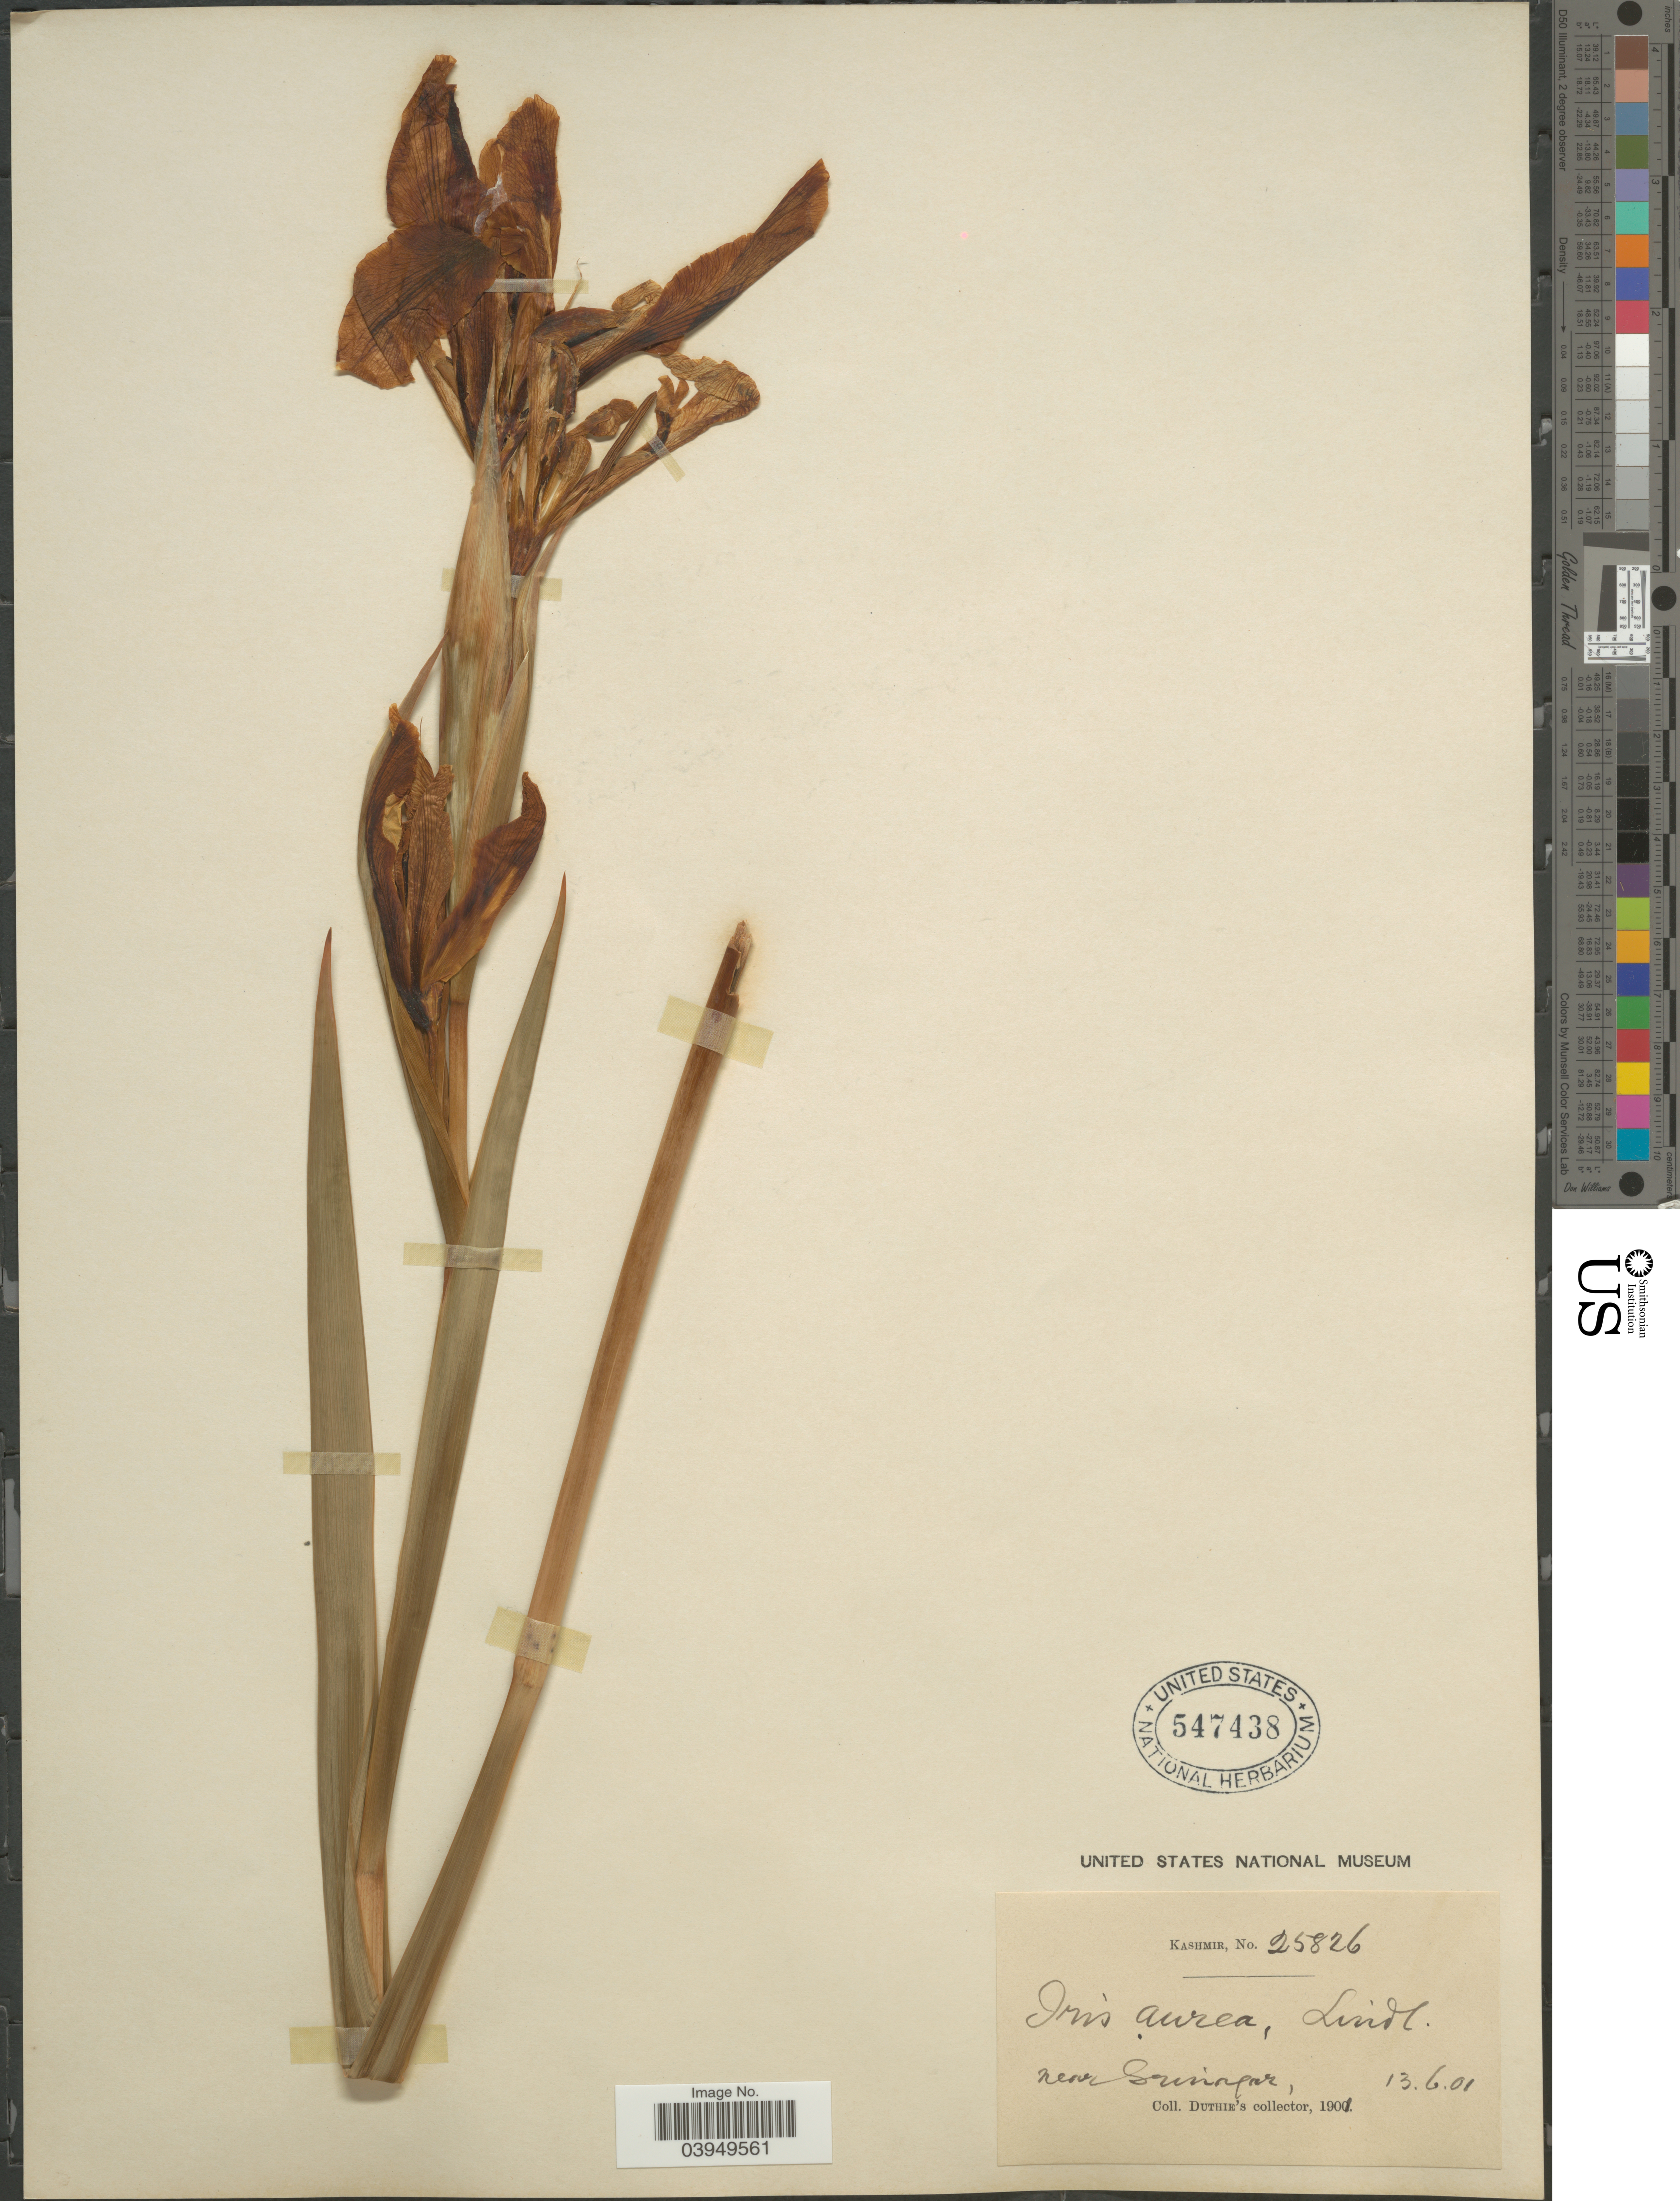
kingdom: Plantae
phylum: Tracheophyta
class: Liliopsida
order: Asparagales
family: Iridaceae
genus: Iris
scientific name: Iris aurea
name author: Link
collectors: Duthie's collector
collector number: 25826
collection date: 1901-06-13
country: India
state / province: Jammu and Kashmir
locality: Kashmir. Near Srinagar.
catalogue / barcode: US 547438